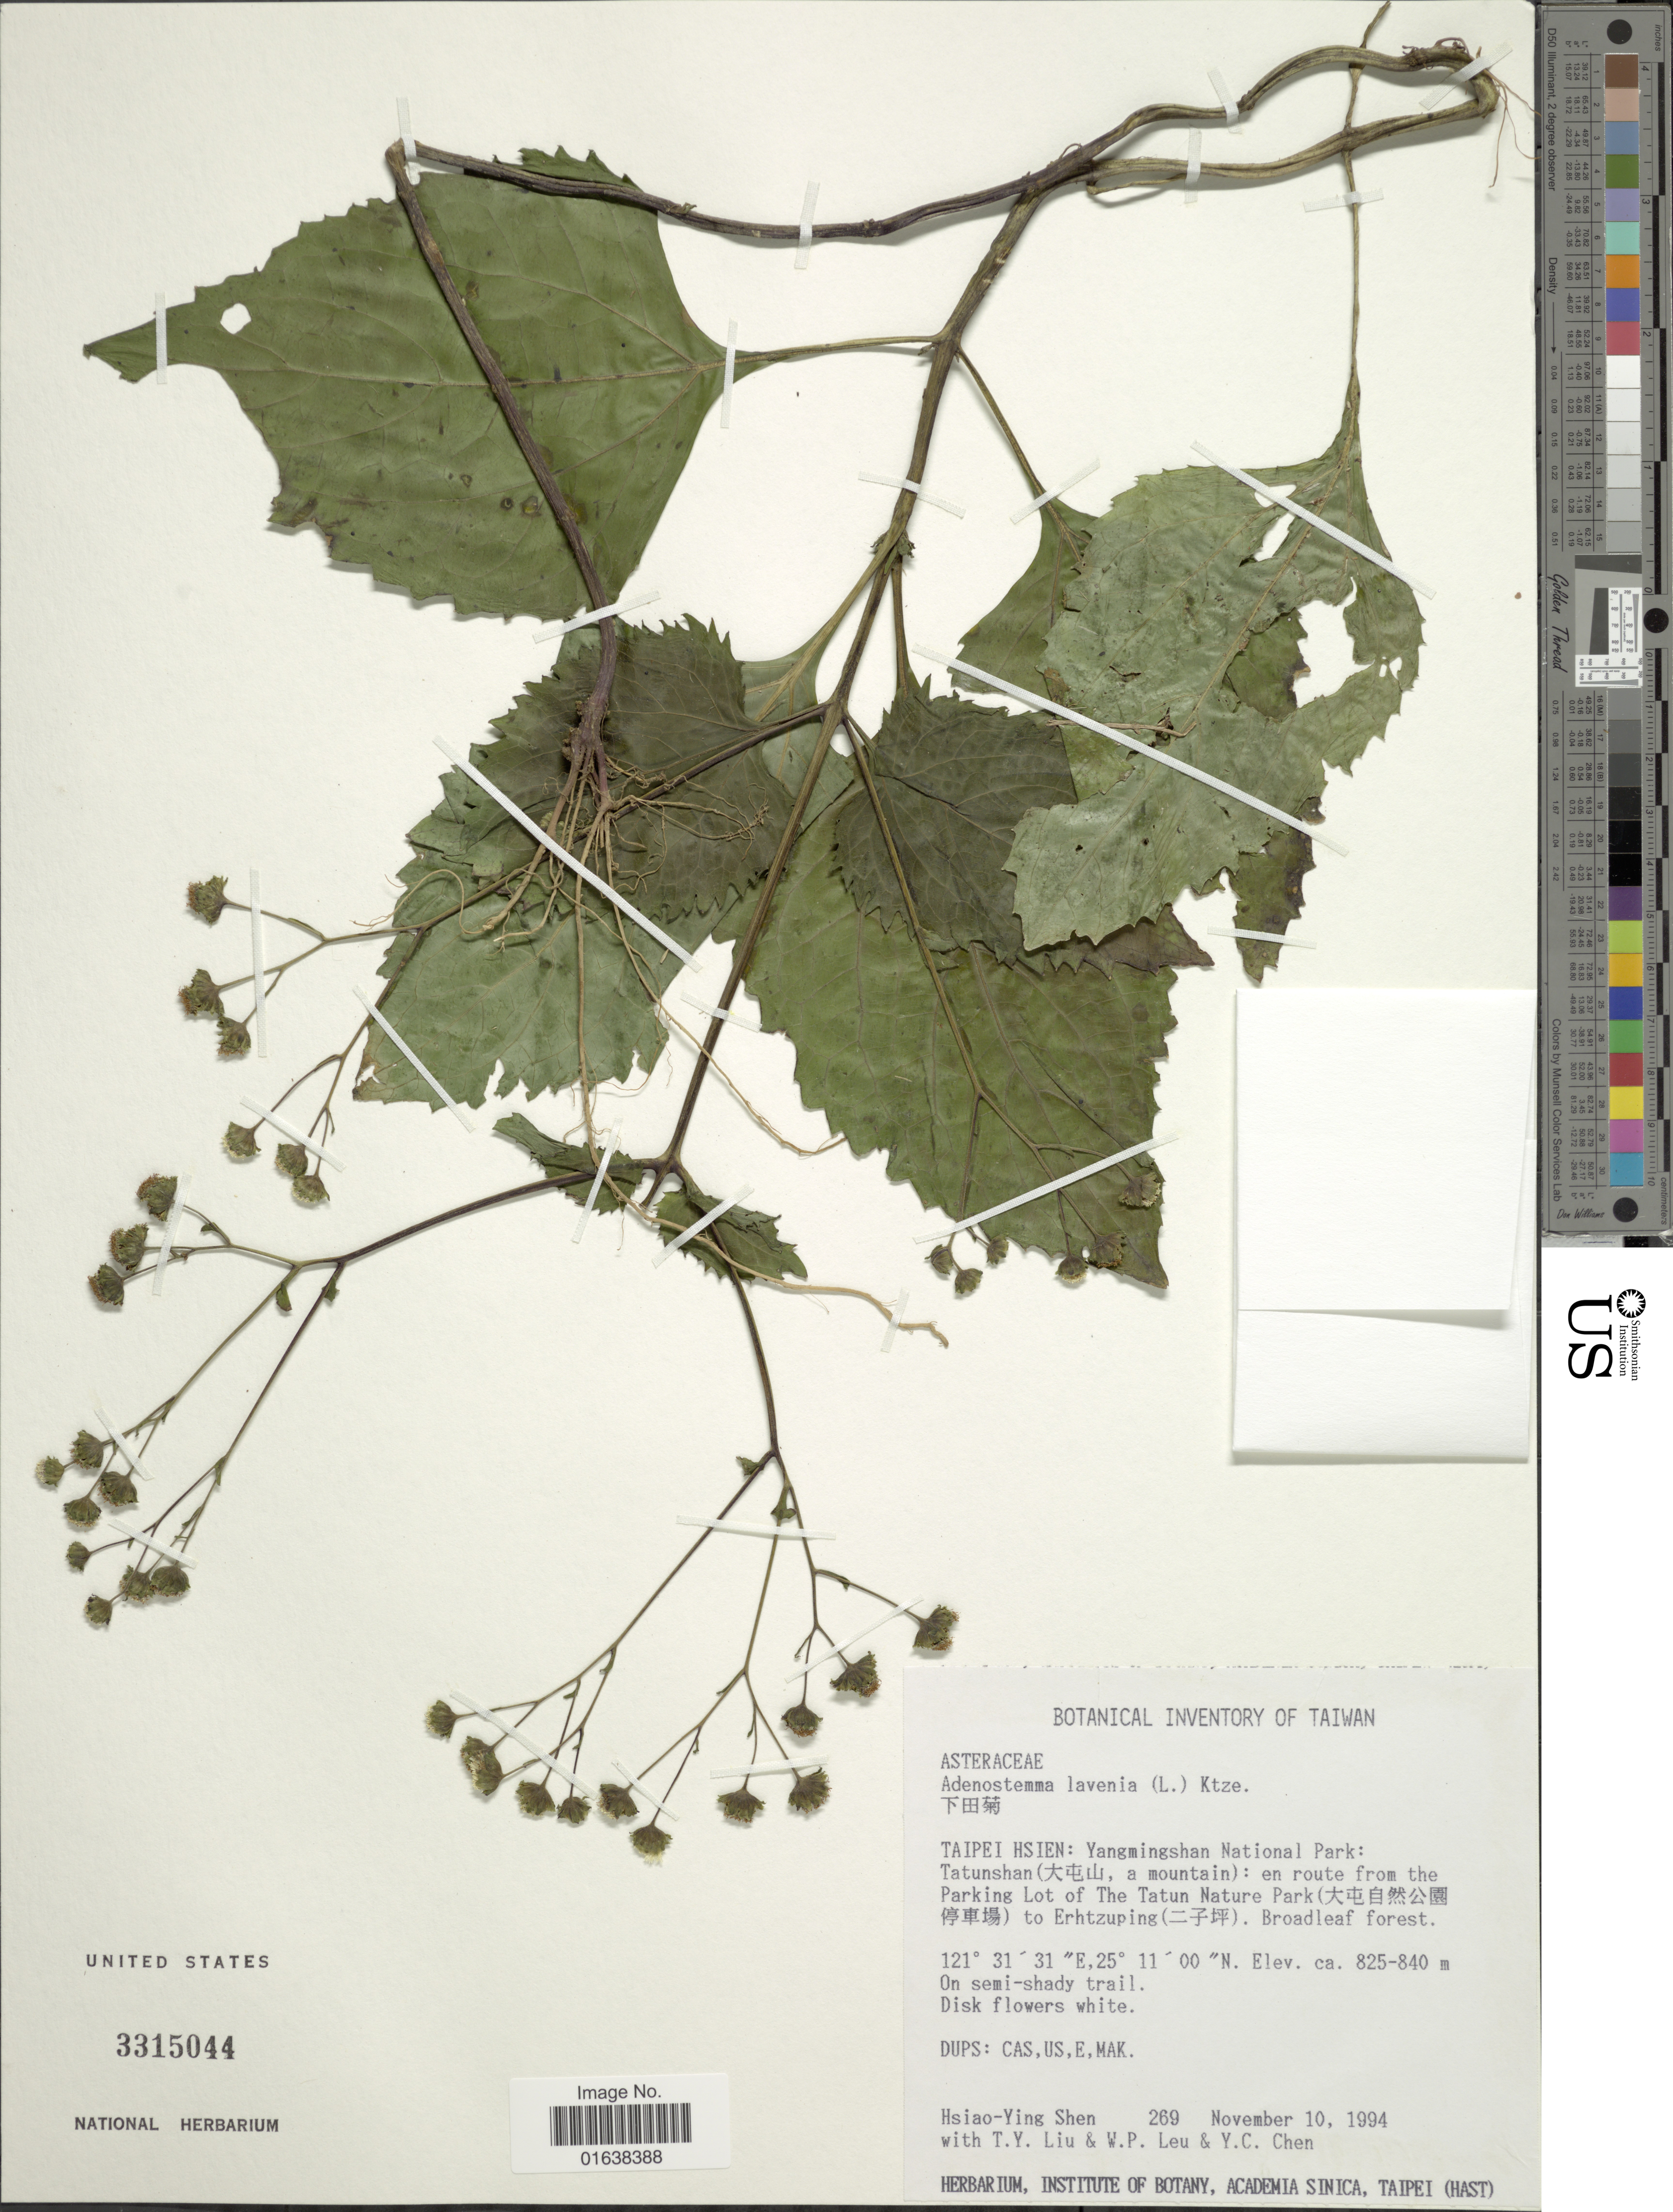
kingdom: Plantae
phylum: Tracheophyta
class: Magnoliopsida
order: Asterales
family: Asteraceae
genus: Adenostemma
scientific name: Adenostemma lavenia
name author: (L.) Kuntze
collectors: H. Shen, T. Y. Liu, W. Leu & Y. Chen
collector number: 269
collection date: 1994-11-10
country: Taiwan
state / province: Taipei City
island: Taiwan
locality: Taiwan. Taipei Hsien: Yangmingshan National Park.: Tatunshan ( x, a mountain) : en route from the Parking Lot of The Tatun Nature Park (x)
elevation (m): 825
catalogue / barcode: US 3315044